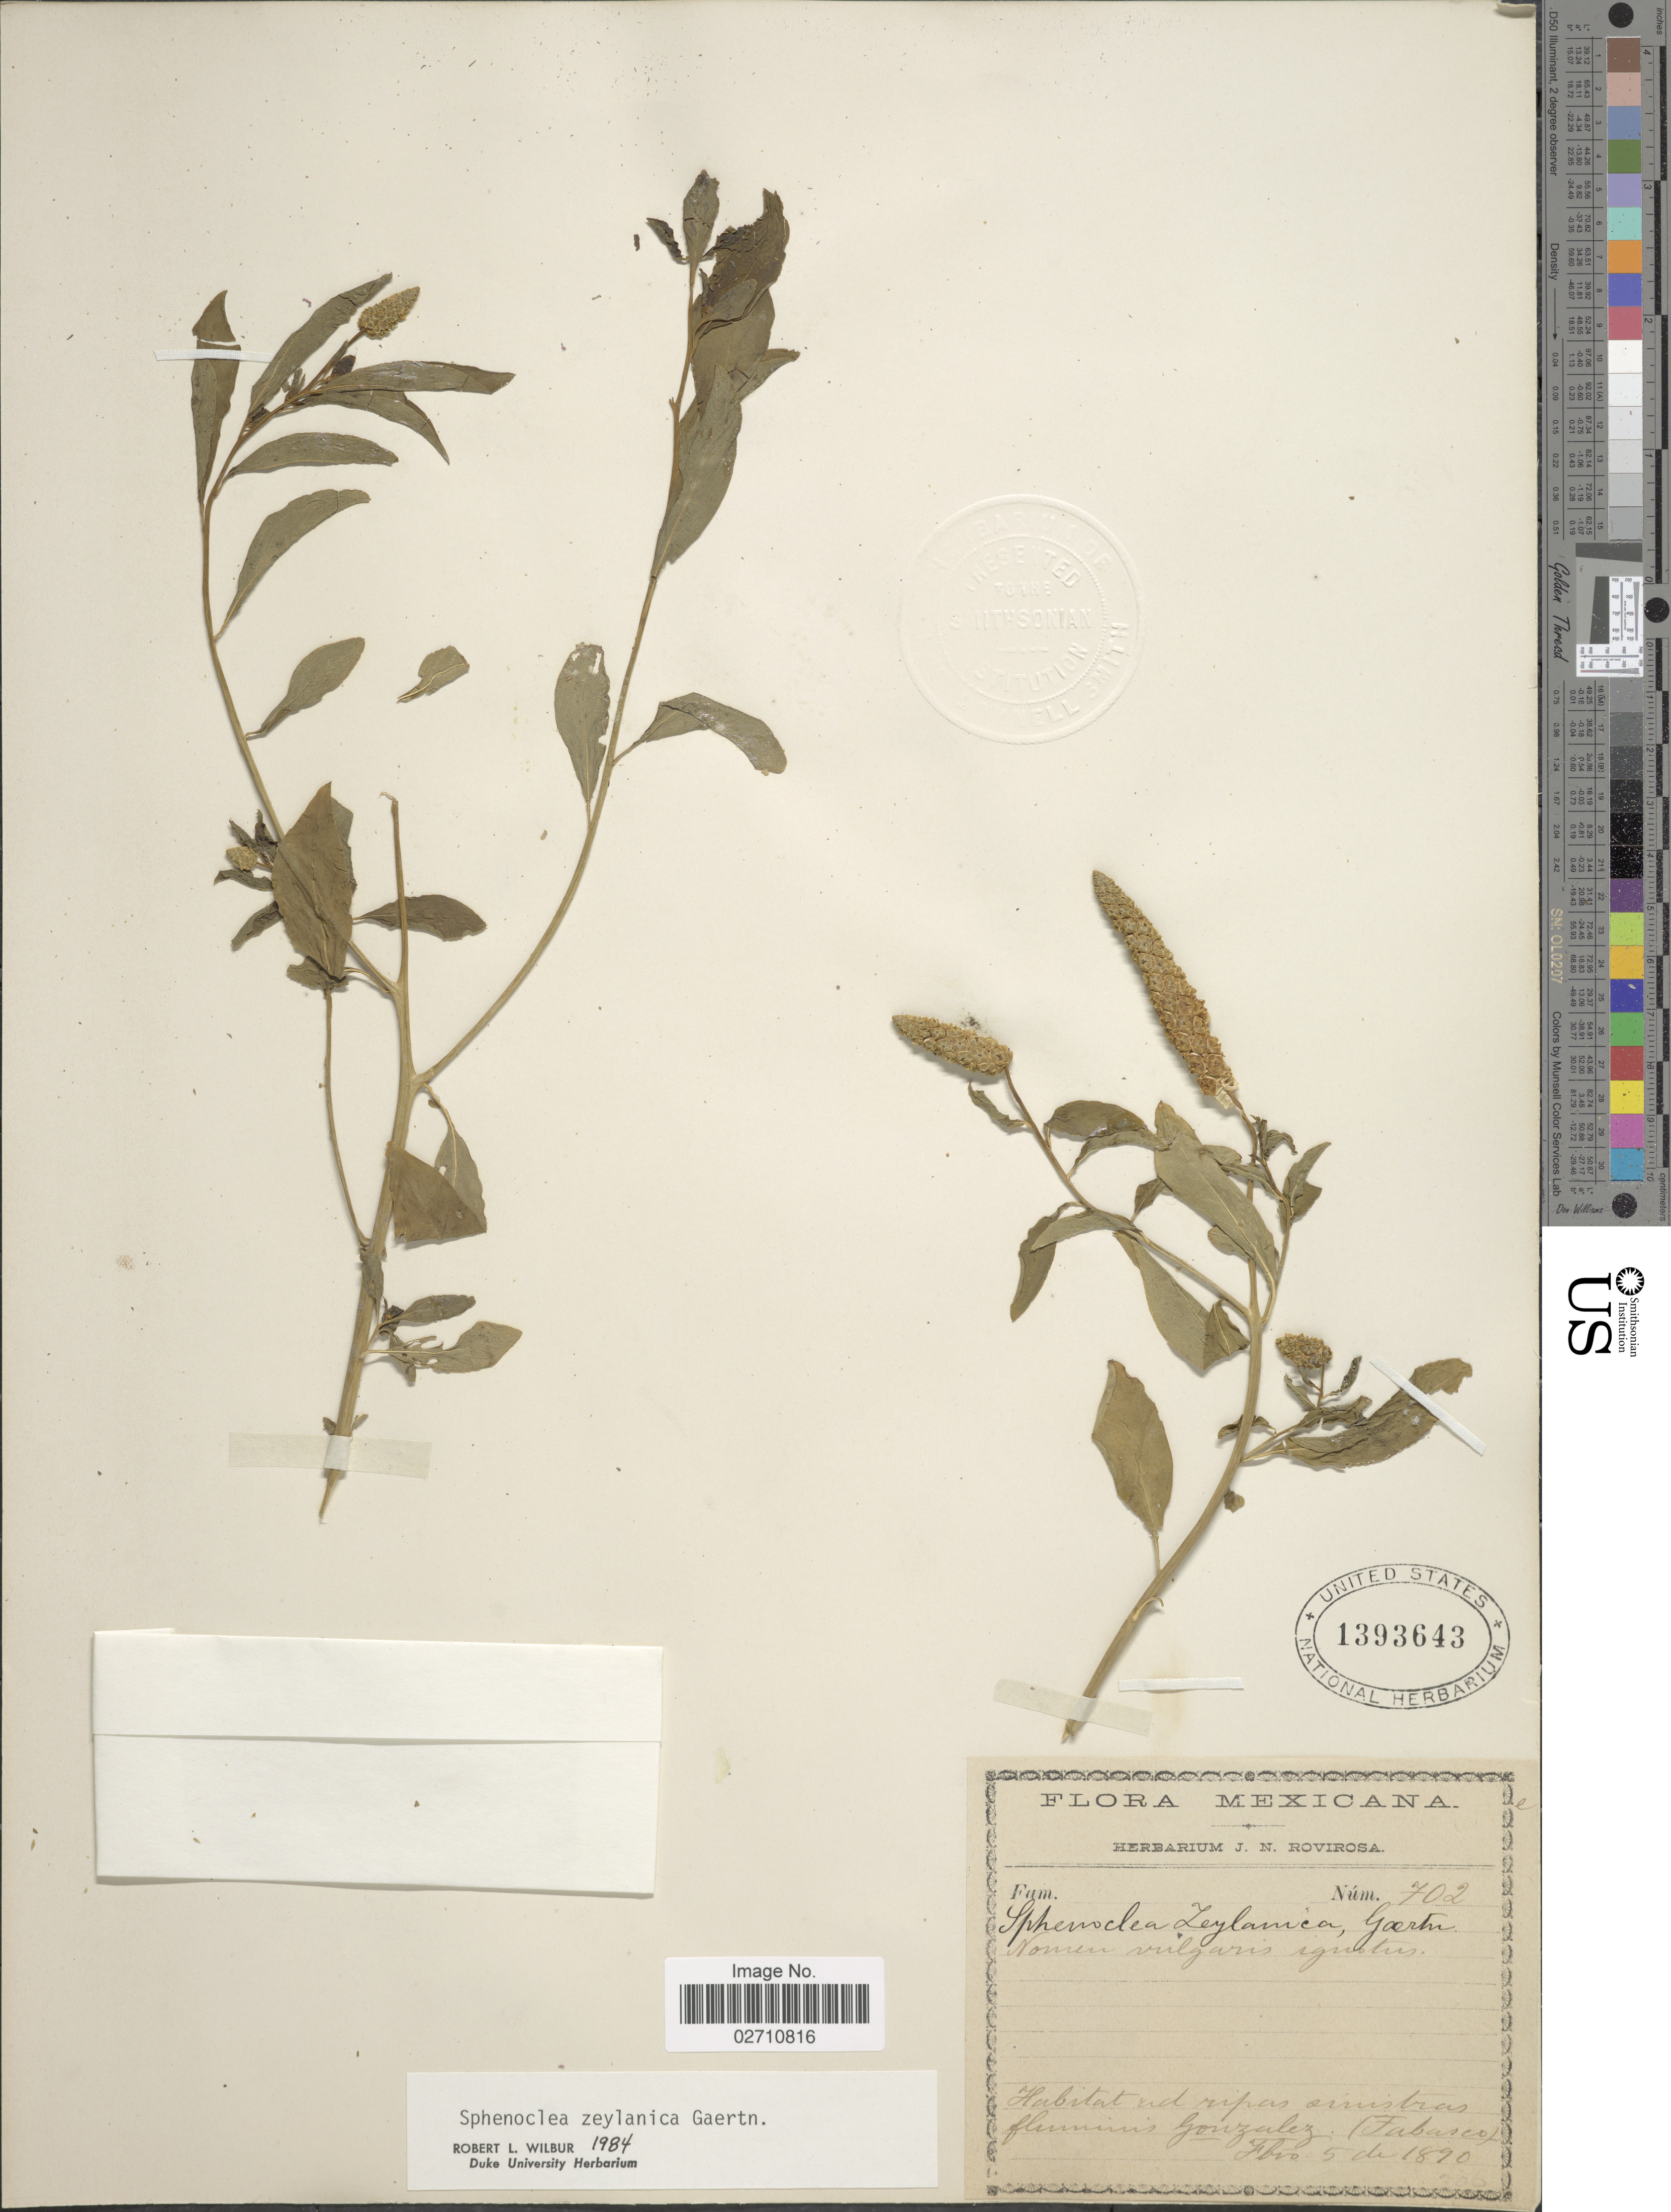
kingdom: Plantae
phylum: Tracheophyta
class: Magnoliopsida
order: Solanales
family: Sphenocleaceae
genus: Sphenoclea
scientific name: Sphenoclea zeylanica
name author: Gaertn.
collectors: ex herb. J. N. Rovirosa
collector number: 702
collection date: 1890-02-05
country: Mexico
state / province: Tabasco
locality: Gonzalez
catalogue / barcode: US 1393643